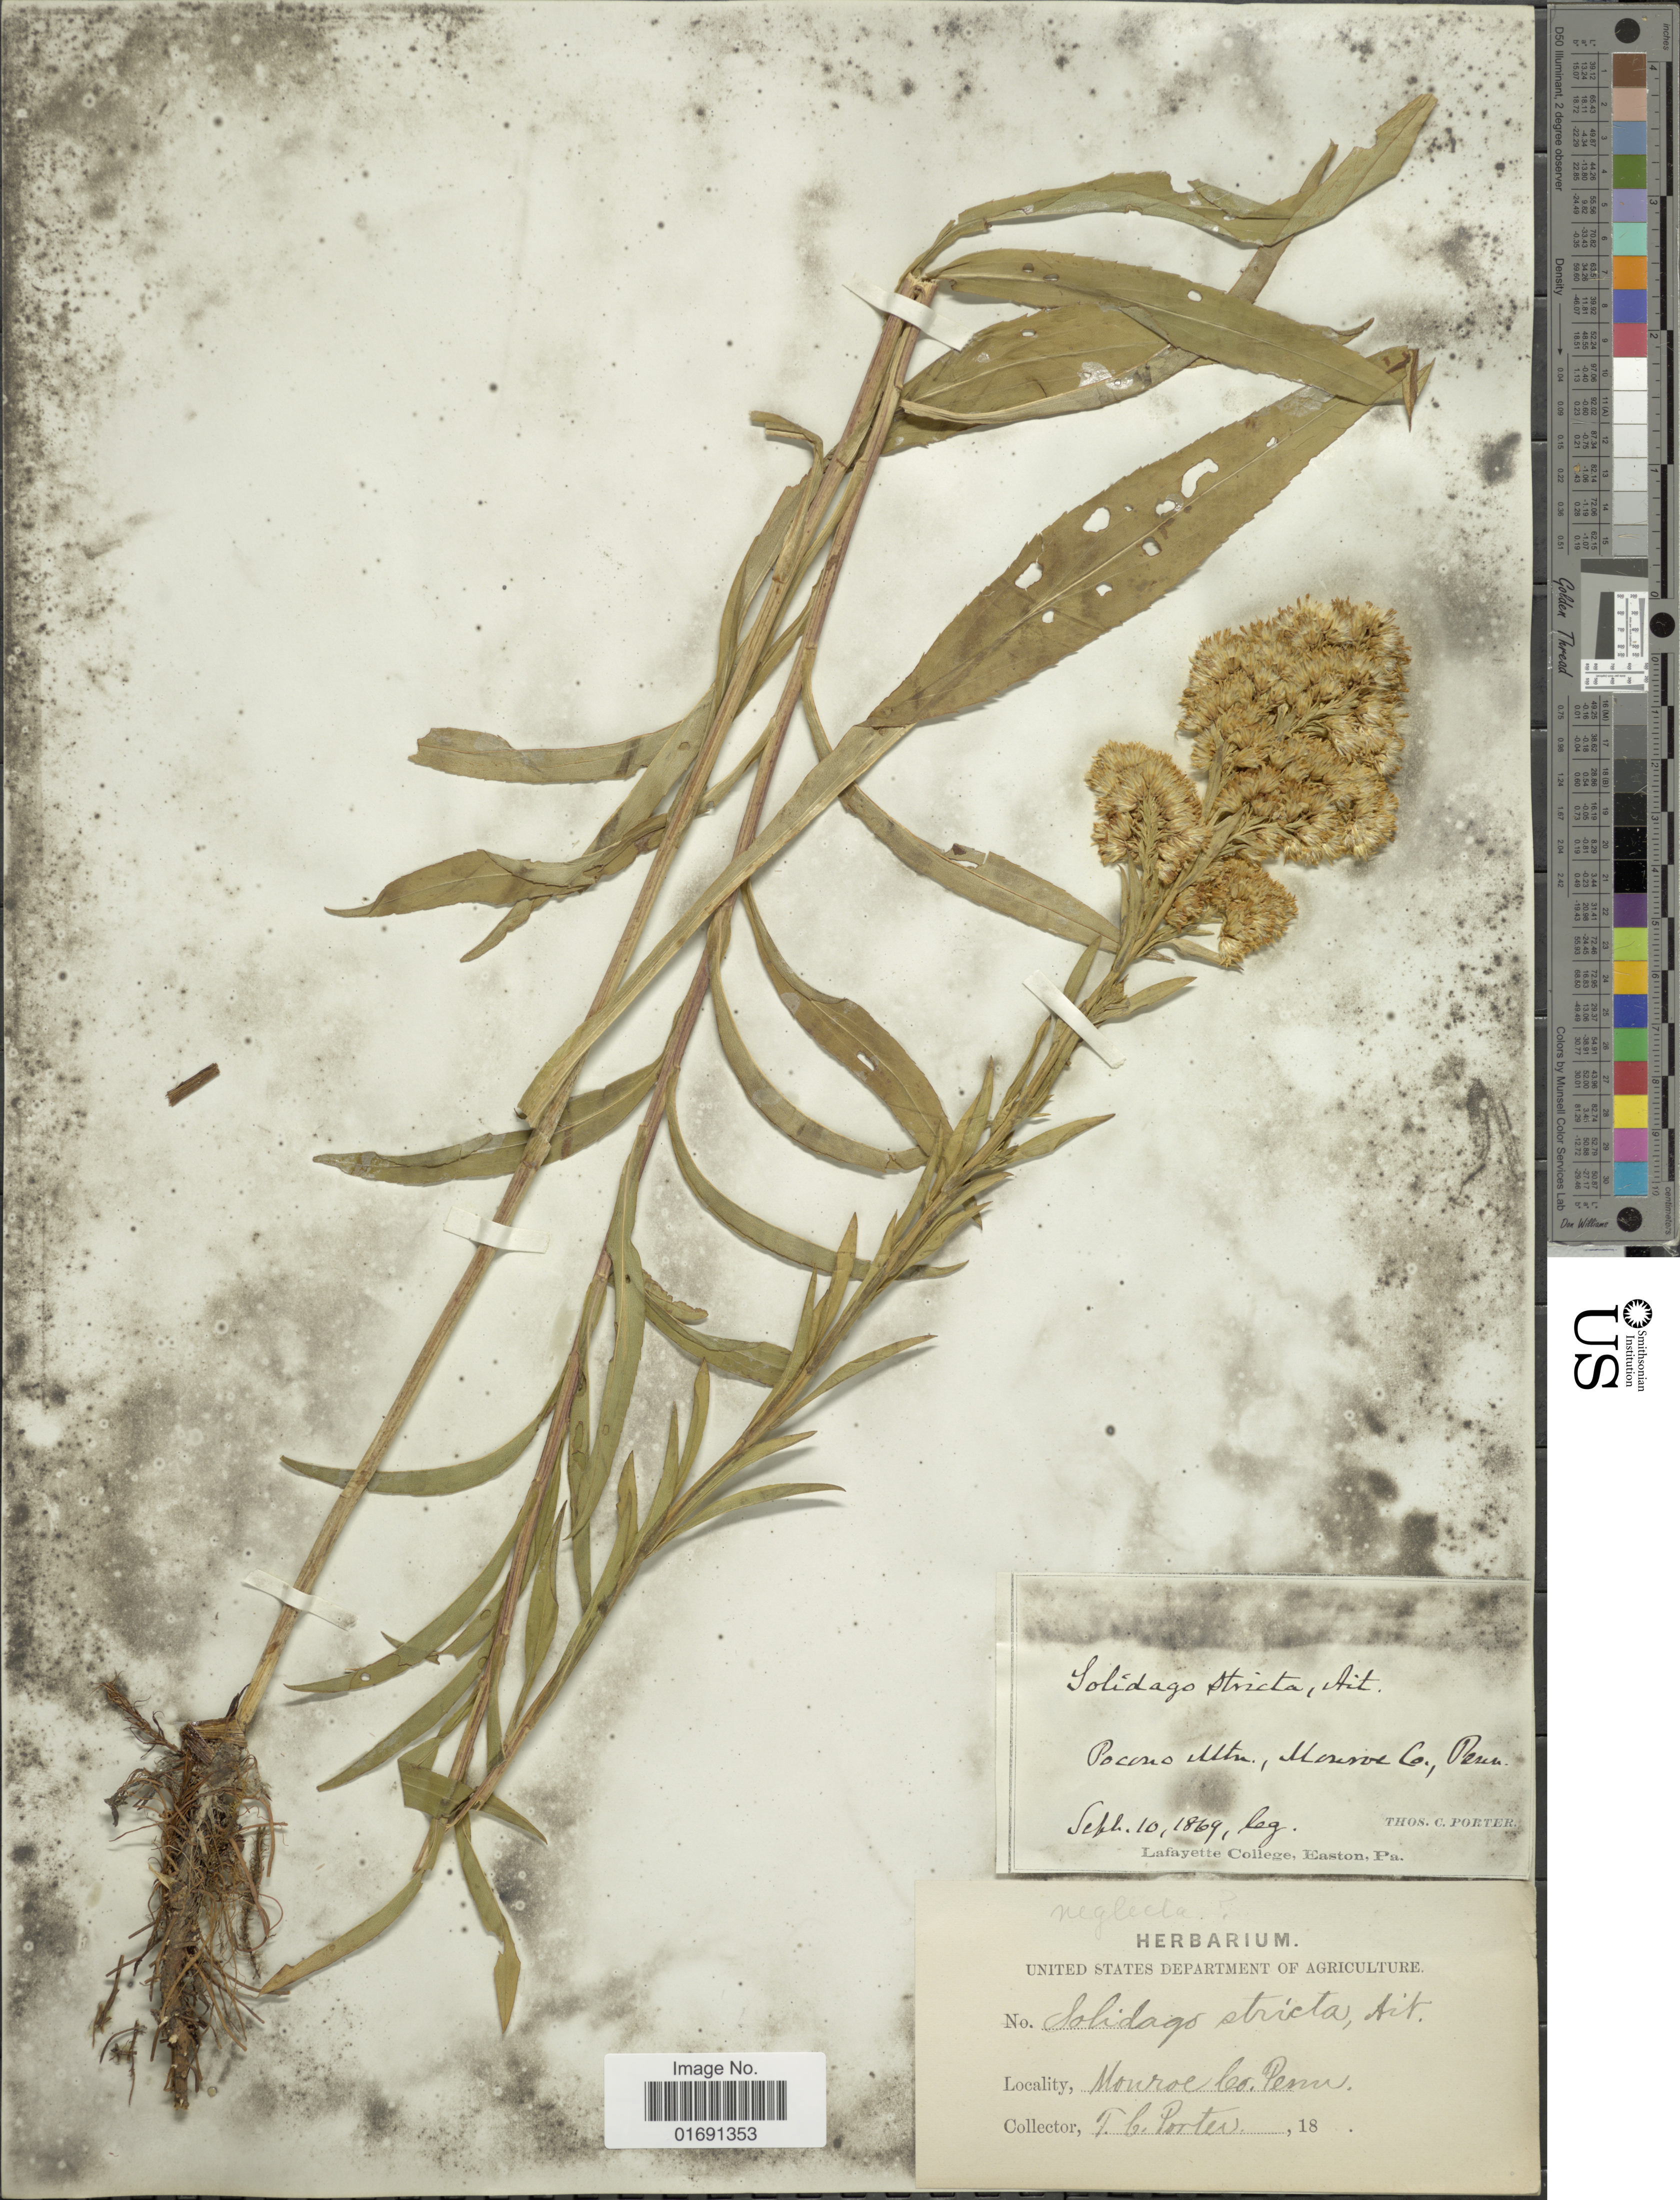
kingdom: Plantae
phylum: Tracheophyta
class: Magnoliopsida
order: Asterales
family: Asteraceae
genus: Solidago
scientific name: Solidago uniligulata var. neglecta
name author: Fernald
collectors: T. C. Porter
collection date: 1869-09-10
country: United States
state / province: Pennsylvania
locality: Pocono Mtn, Monroe Co